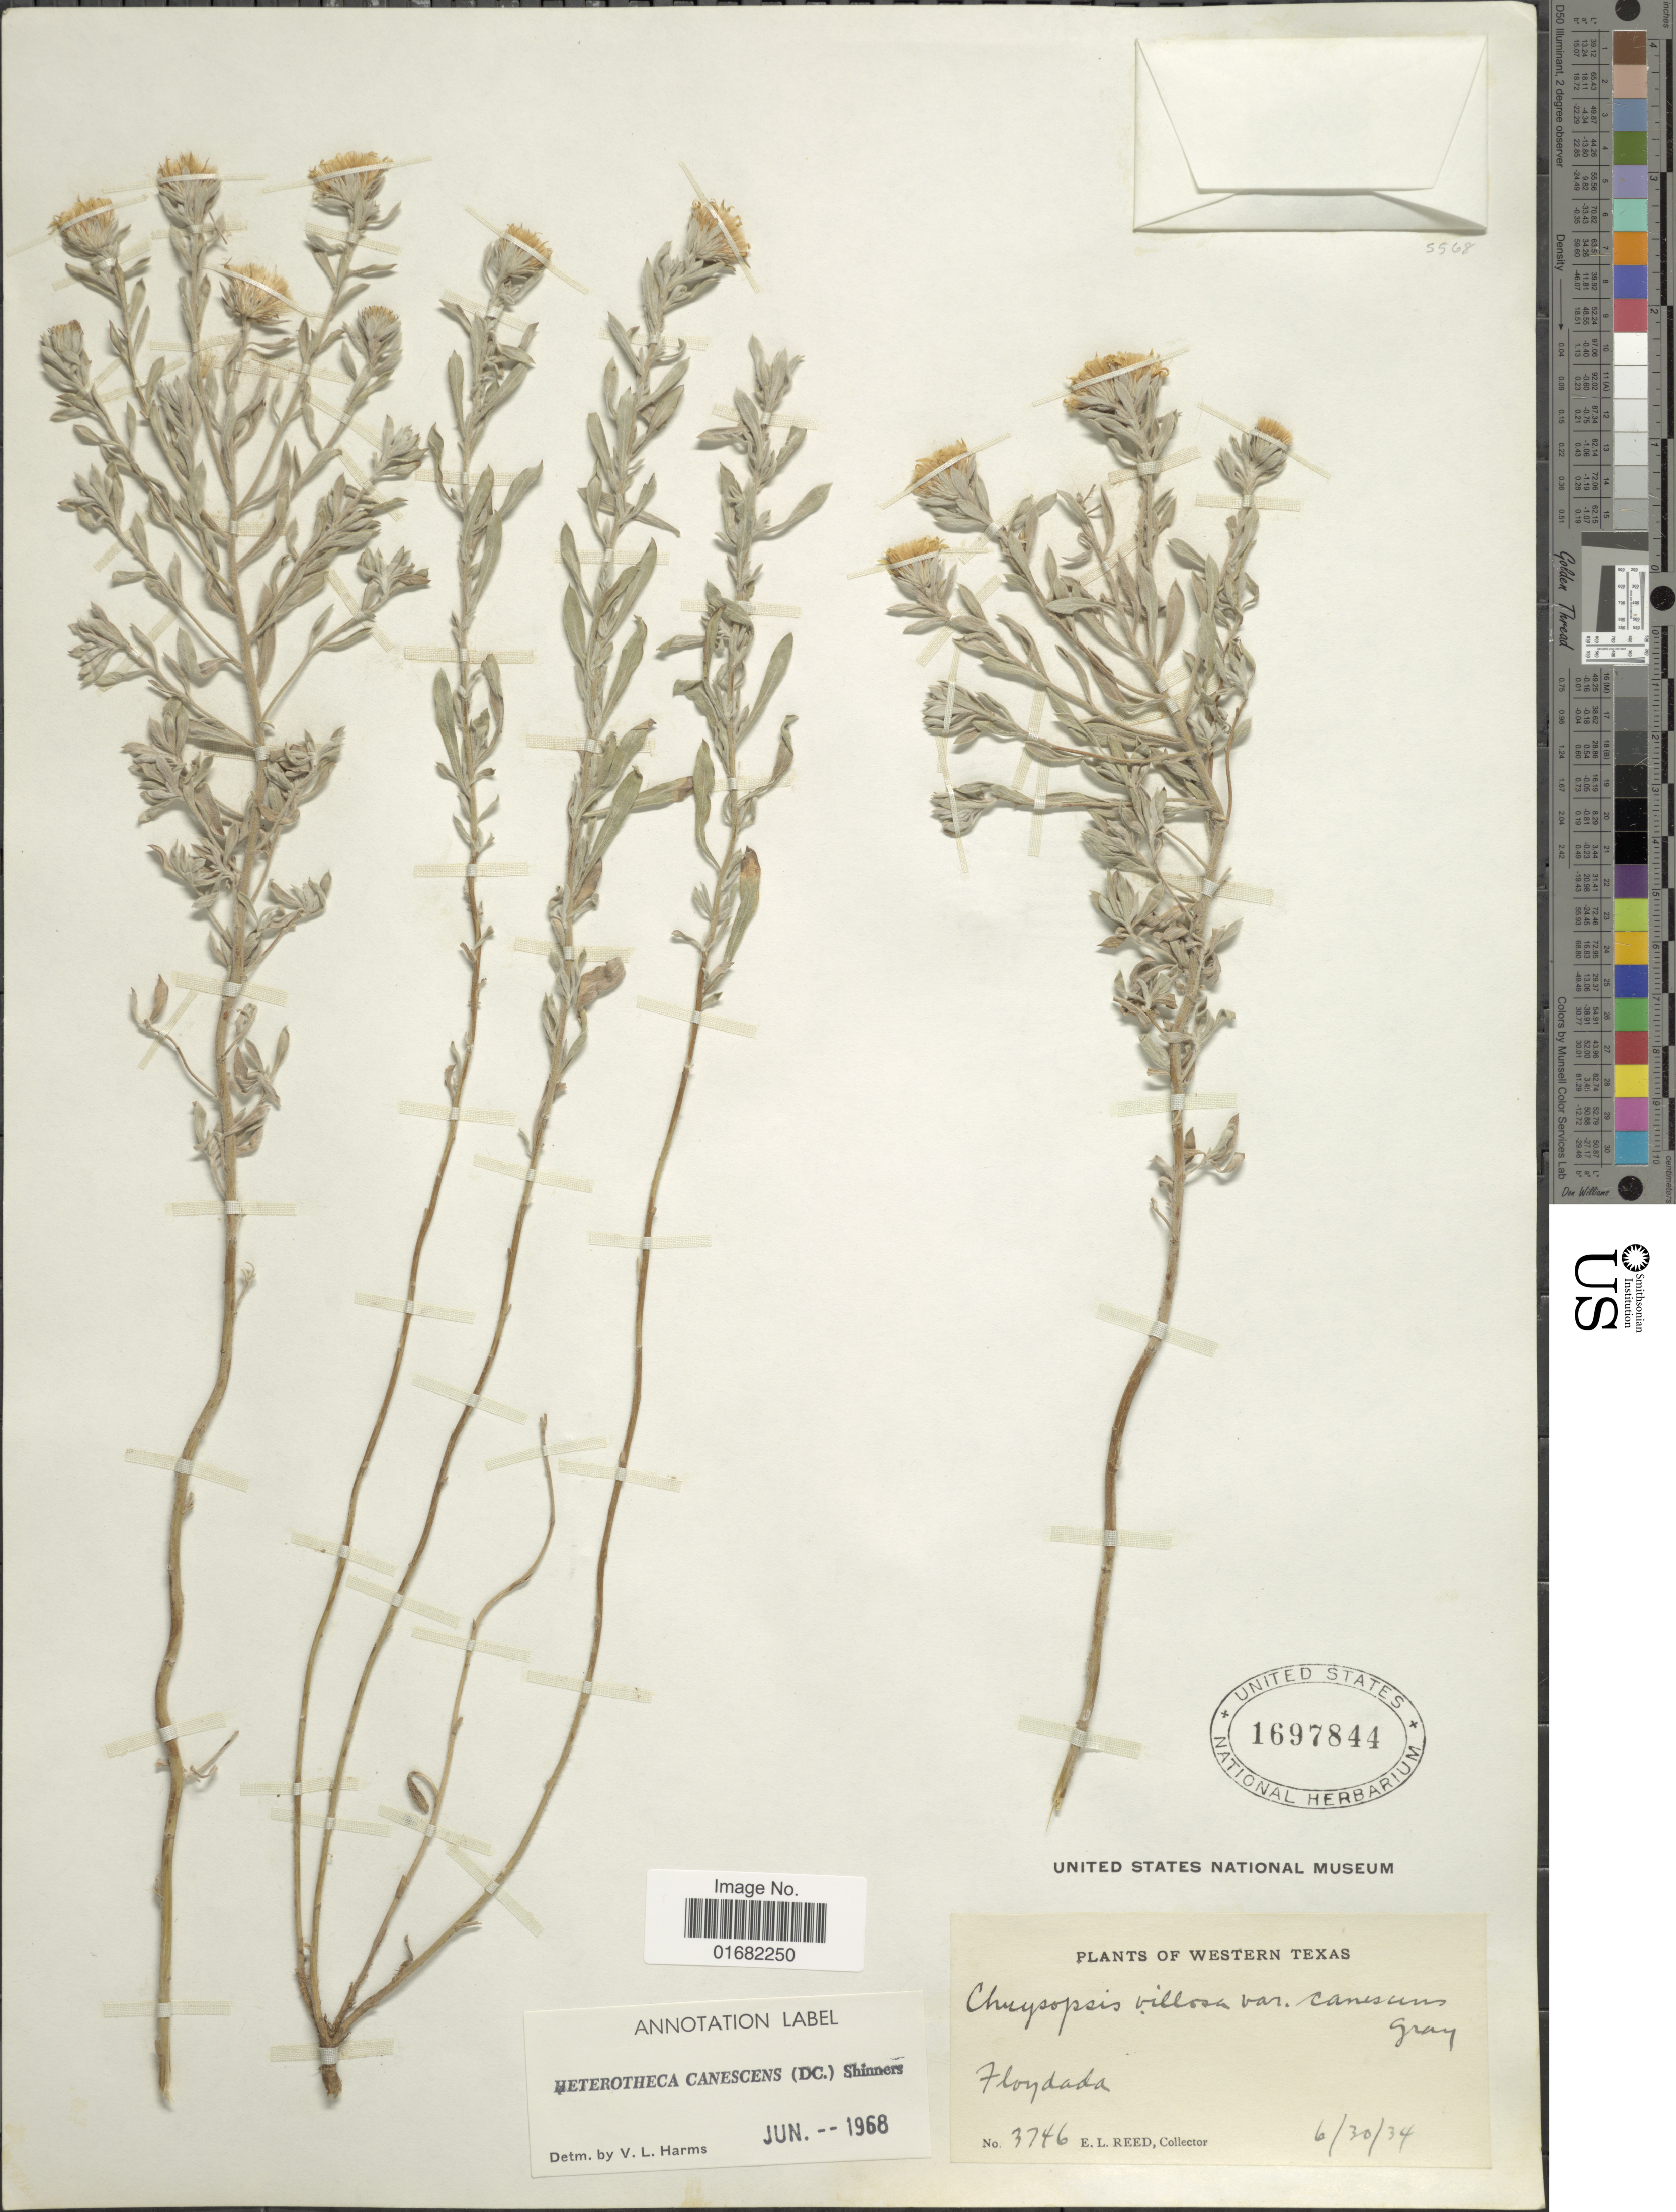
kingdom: Plantae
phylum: Tracheophyta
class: Magnoliopsida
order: Asterales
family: Asteraceae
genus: Heterotheca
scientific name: Heterotheca canescens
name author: (DC.) Shinners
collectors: E. Reed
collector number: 3746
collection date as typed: Transcribed d/m/y: 30/6/34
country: United States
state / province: Texas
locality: Western Texas. Floydada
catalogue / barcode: US 1697844